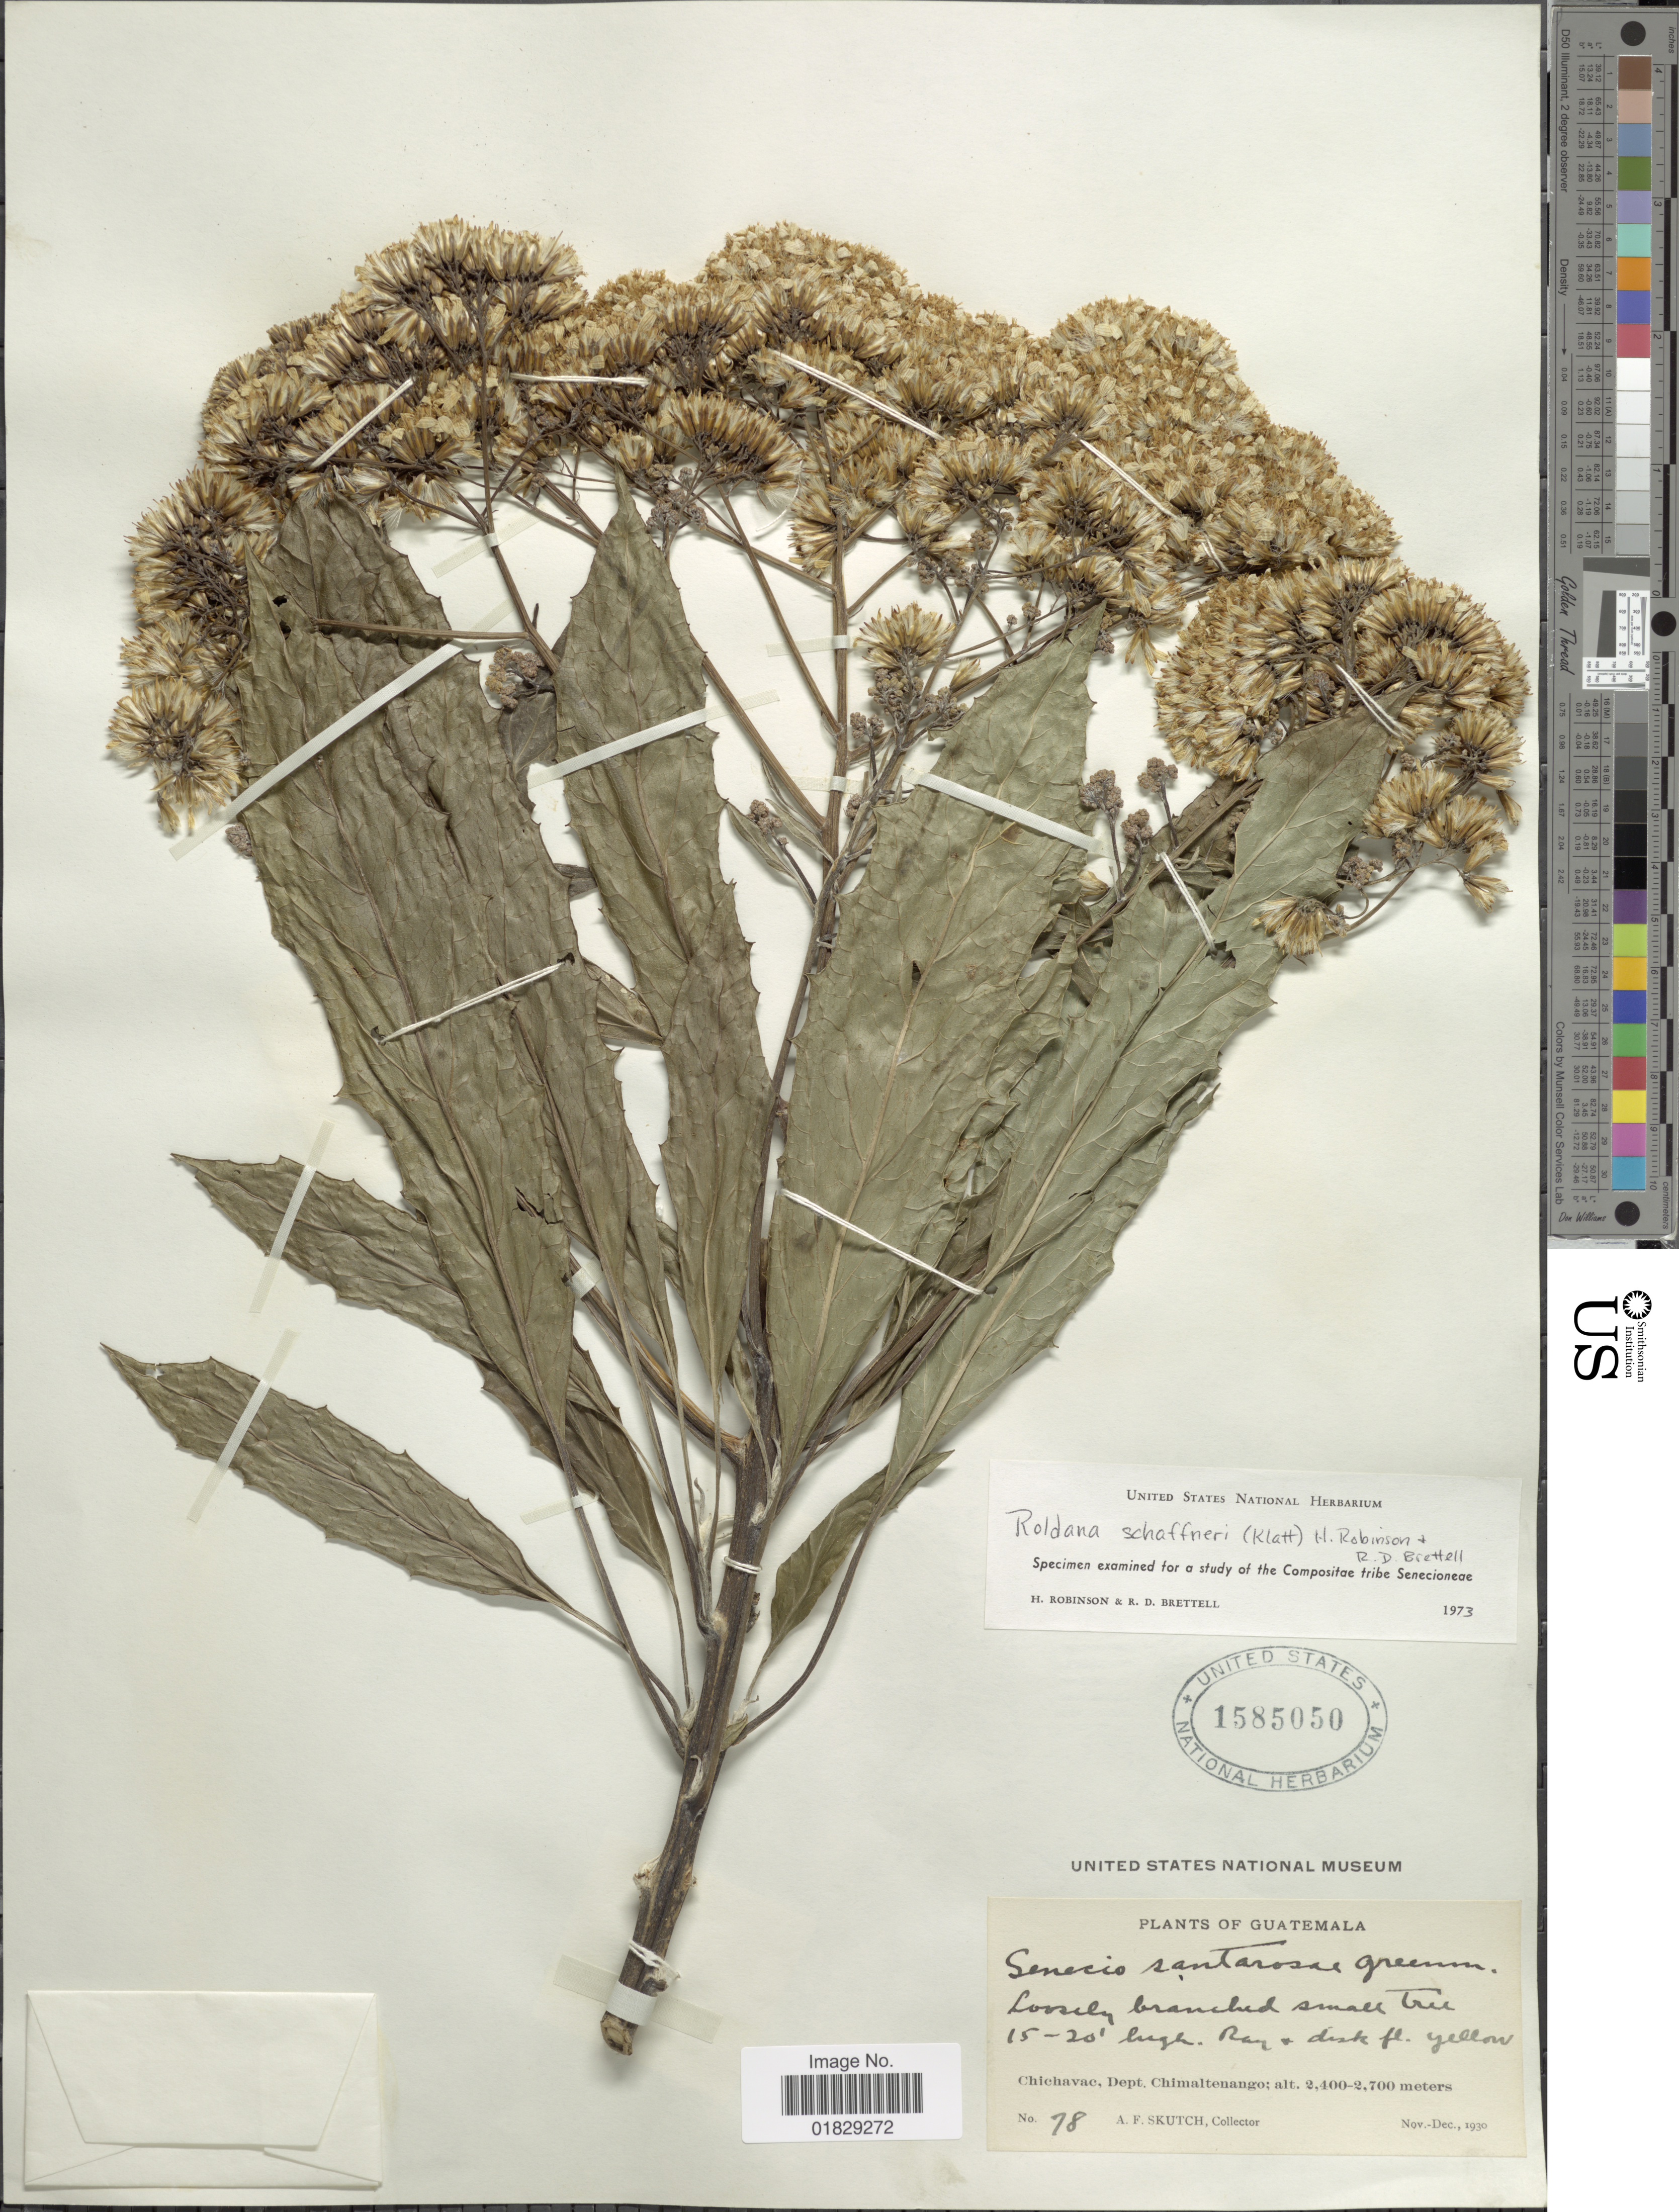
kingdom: Plantae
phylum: Tracheophyta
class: Magnoliopsida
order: Asterales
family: Asteraceae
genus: Roldana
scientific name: Roldana schaffneri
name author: (Sch. Bip. ex Klatt) H. Rob. & Brettell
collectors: A. F. Skutch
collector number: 78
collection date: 1930-11/1930-12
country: Guatemala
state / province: Chimaltenango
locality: Chichavac, Dept. Chimaltenango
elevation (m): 2400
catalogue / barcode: US 1585050